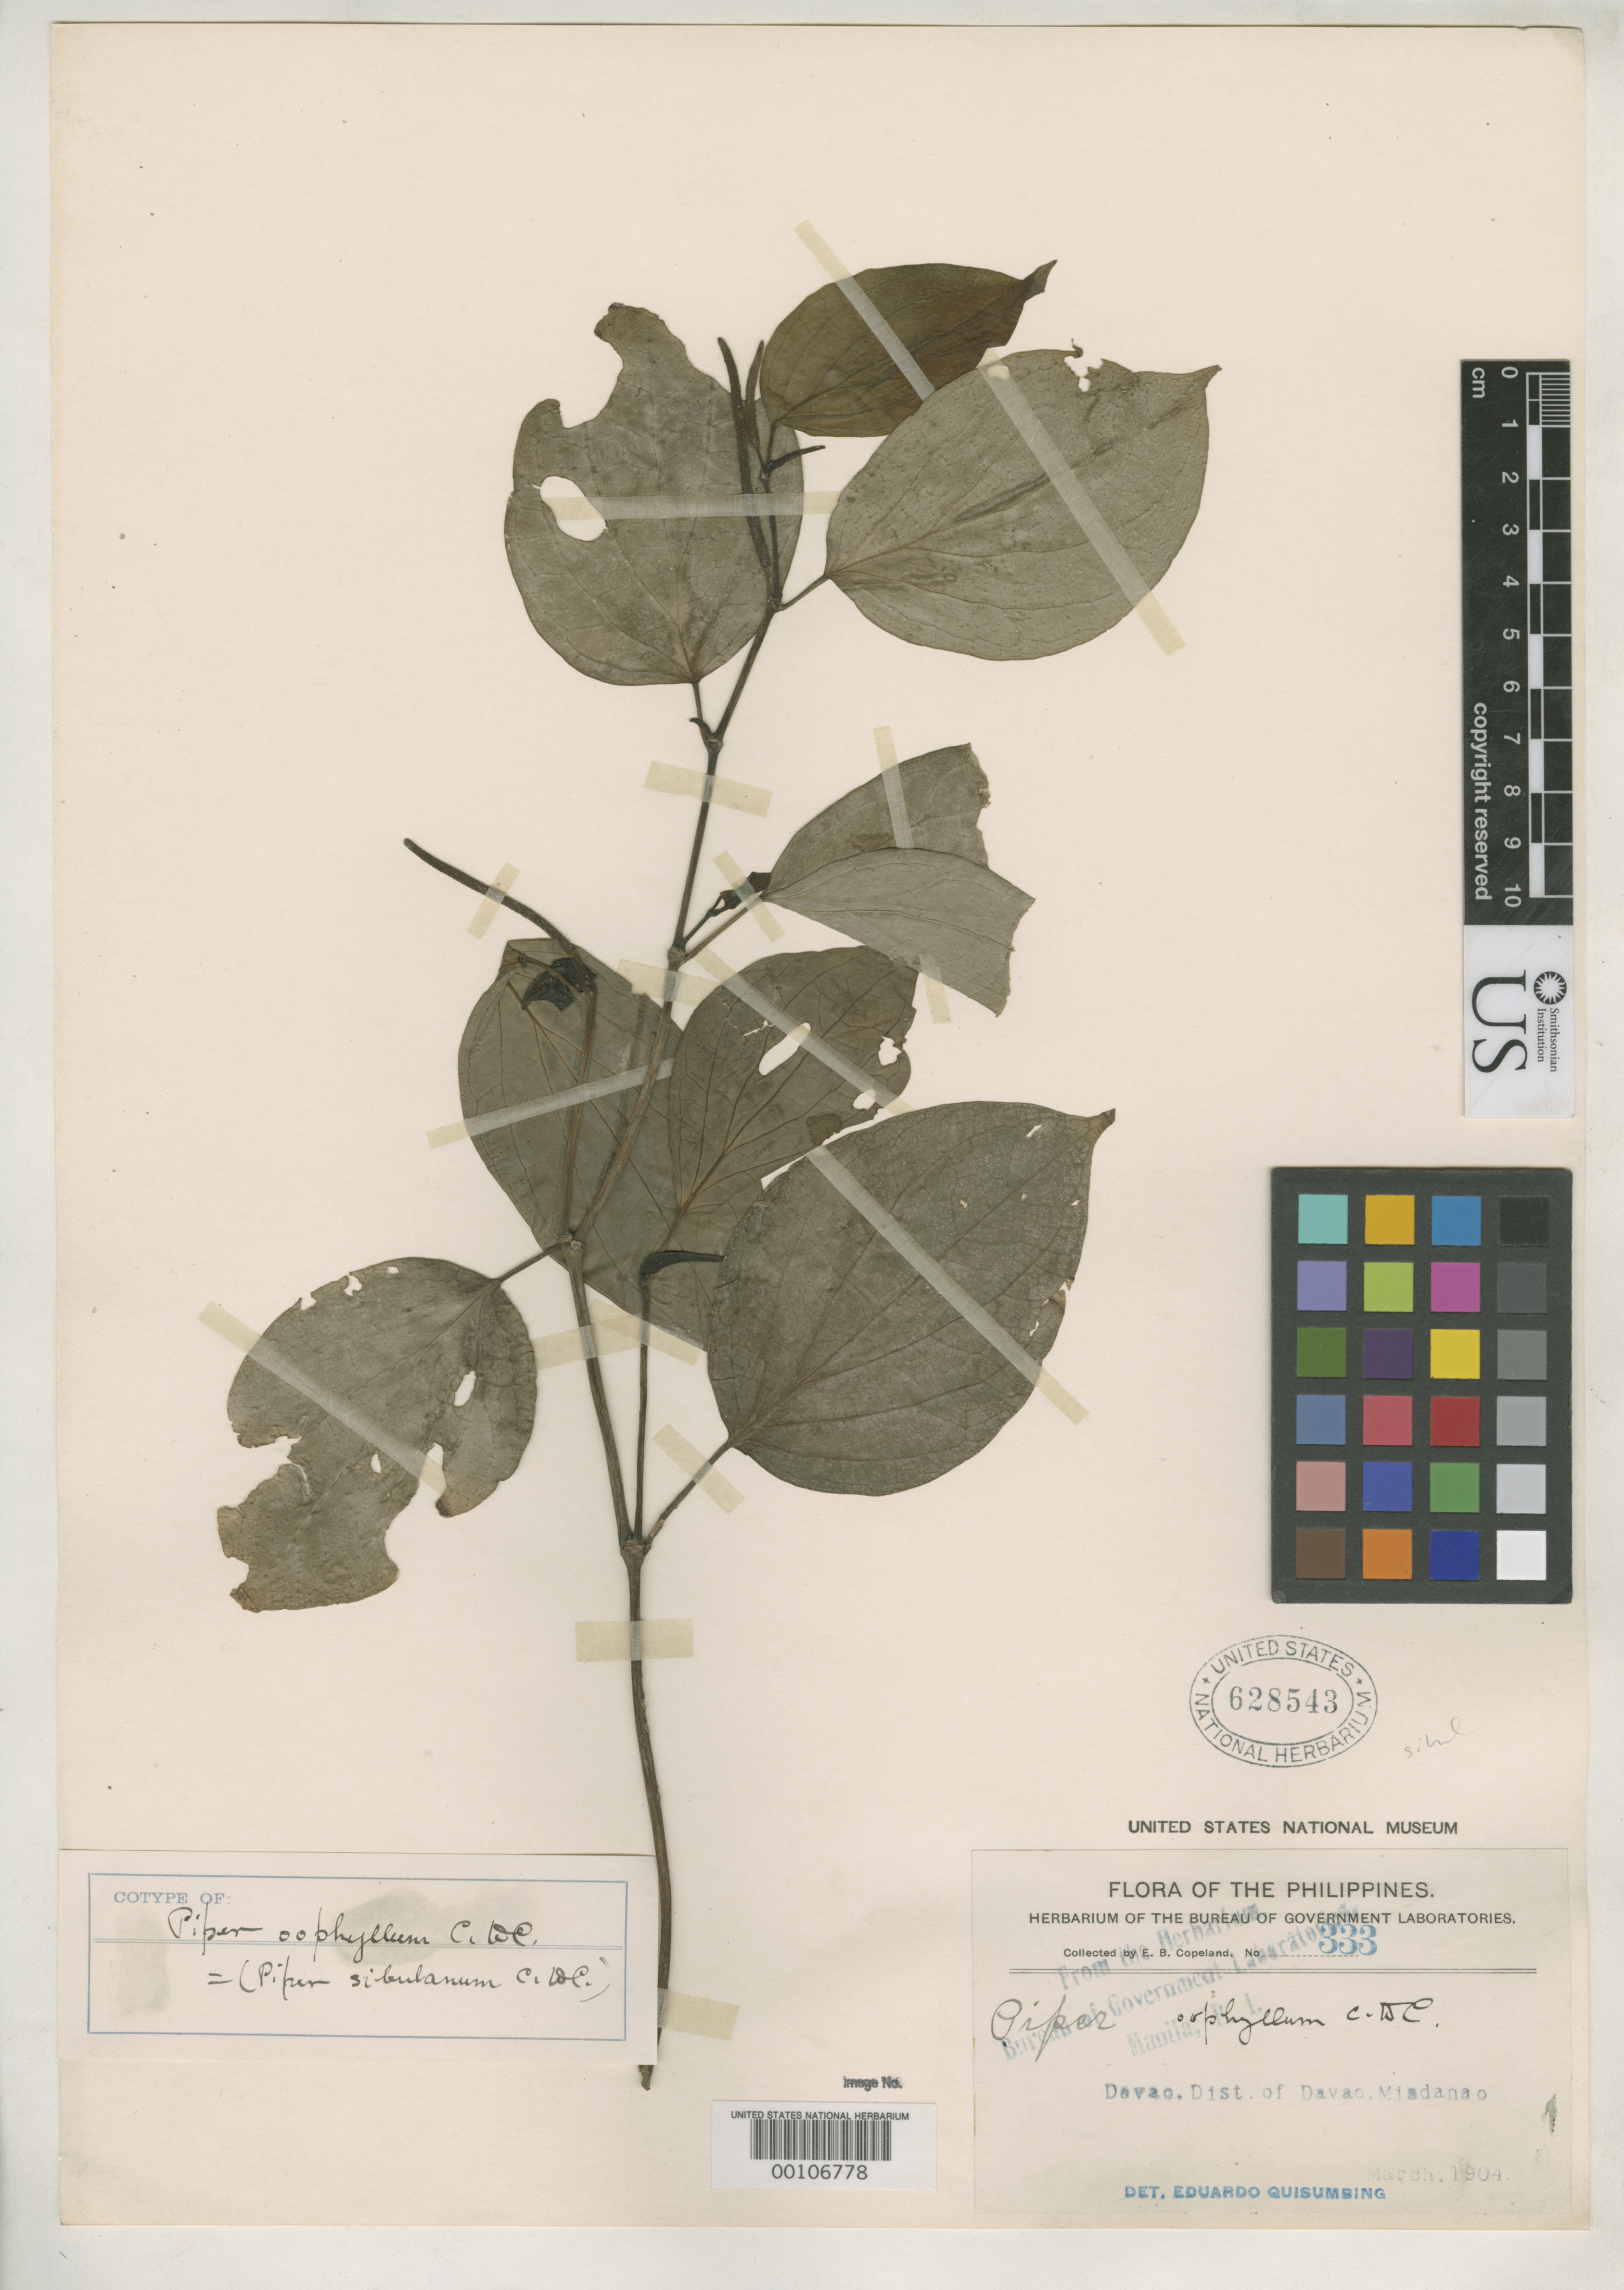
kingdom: Plantae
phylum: Tracheophyta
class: Magnoliopsida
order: Piperales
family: Piperaceae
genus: Piper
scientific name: Piper oophyllum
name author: C. DC.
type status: Isosyntype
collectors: E. B. Copeland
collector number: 333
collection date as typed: Mar 1904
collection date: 1904-03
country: Philippines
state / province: Davao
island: Mindanao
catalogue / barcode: US 628543